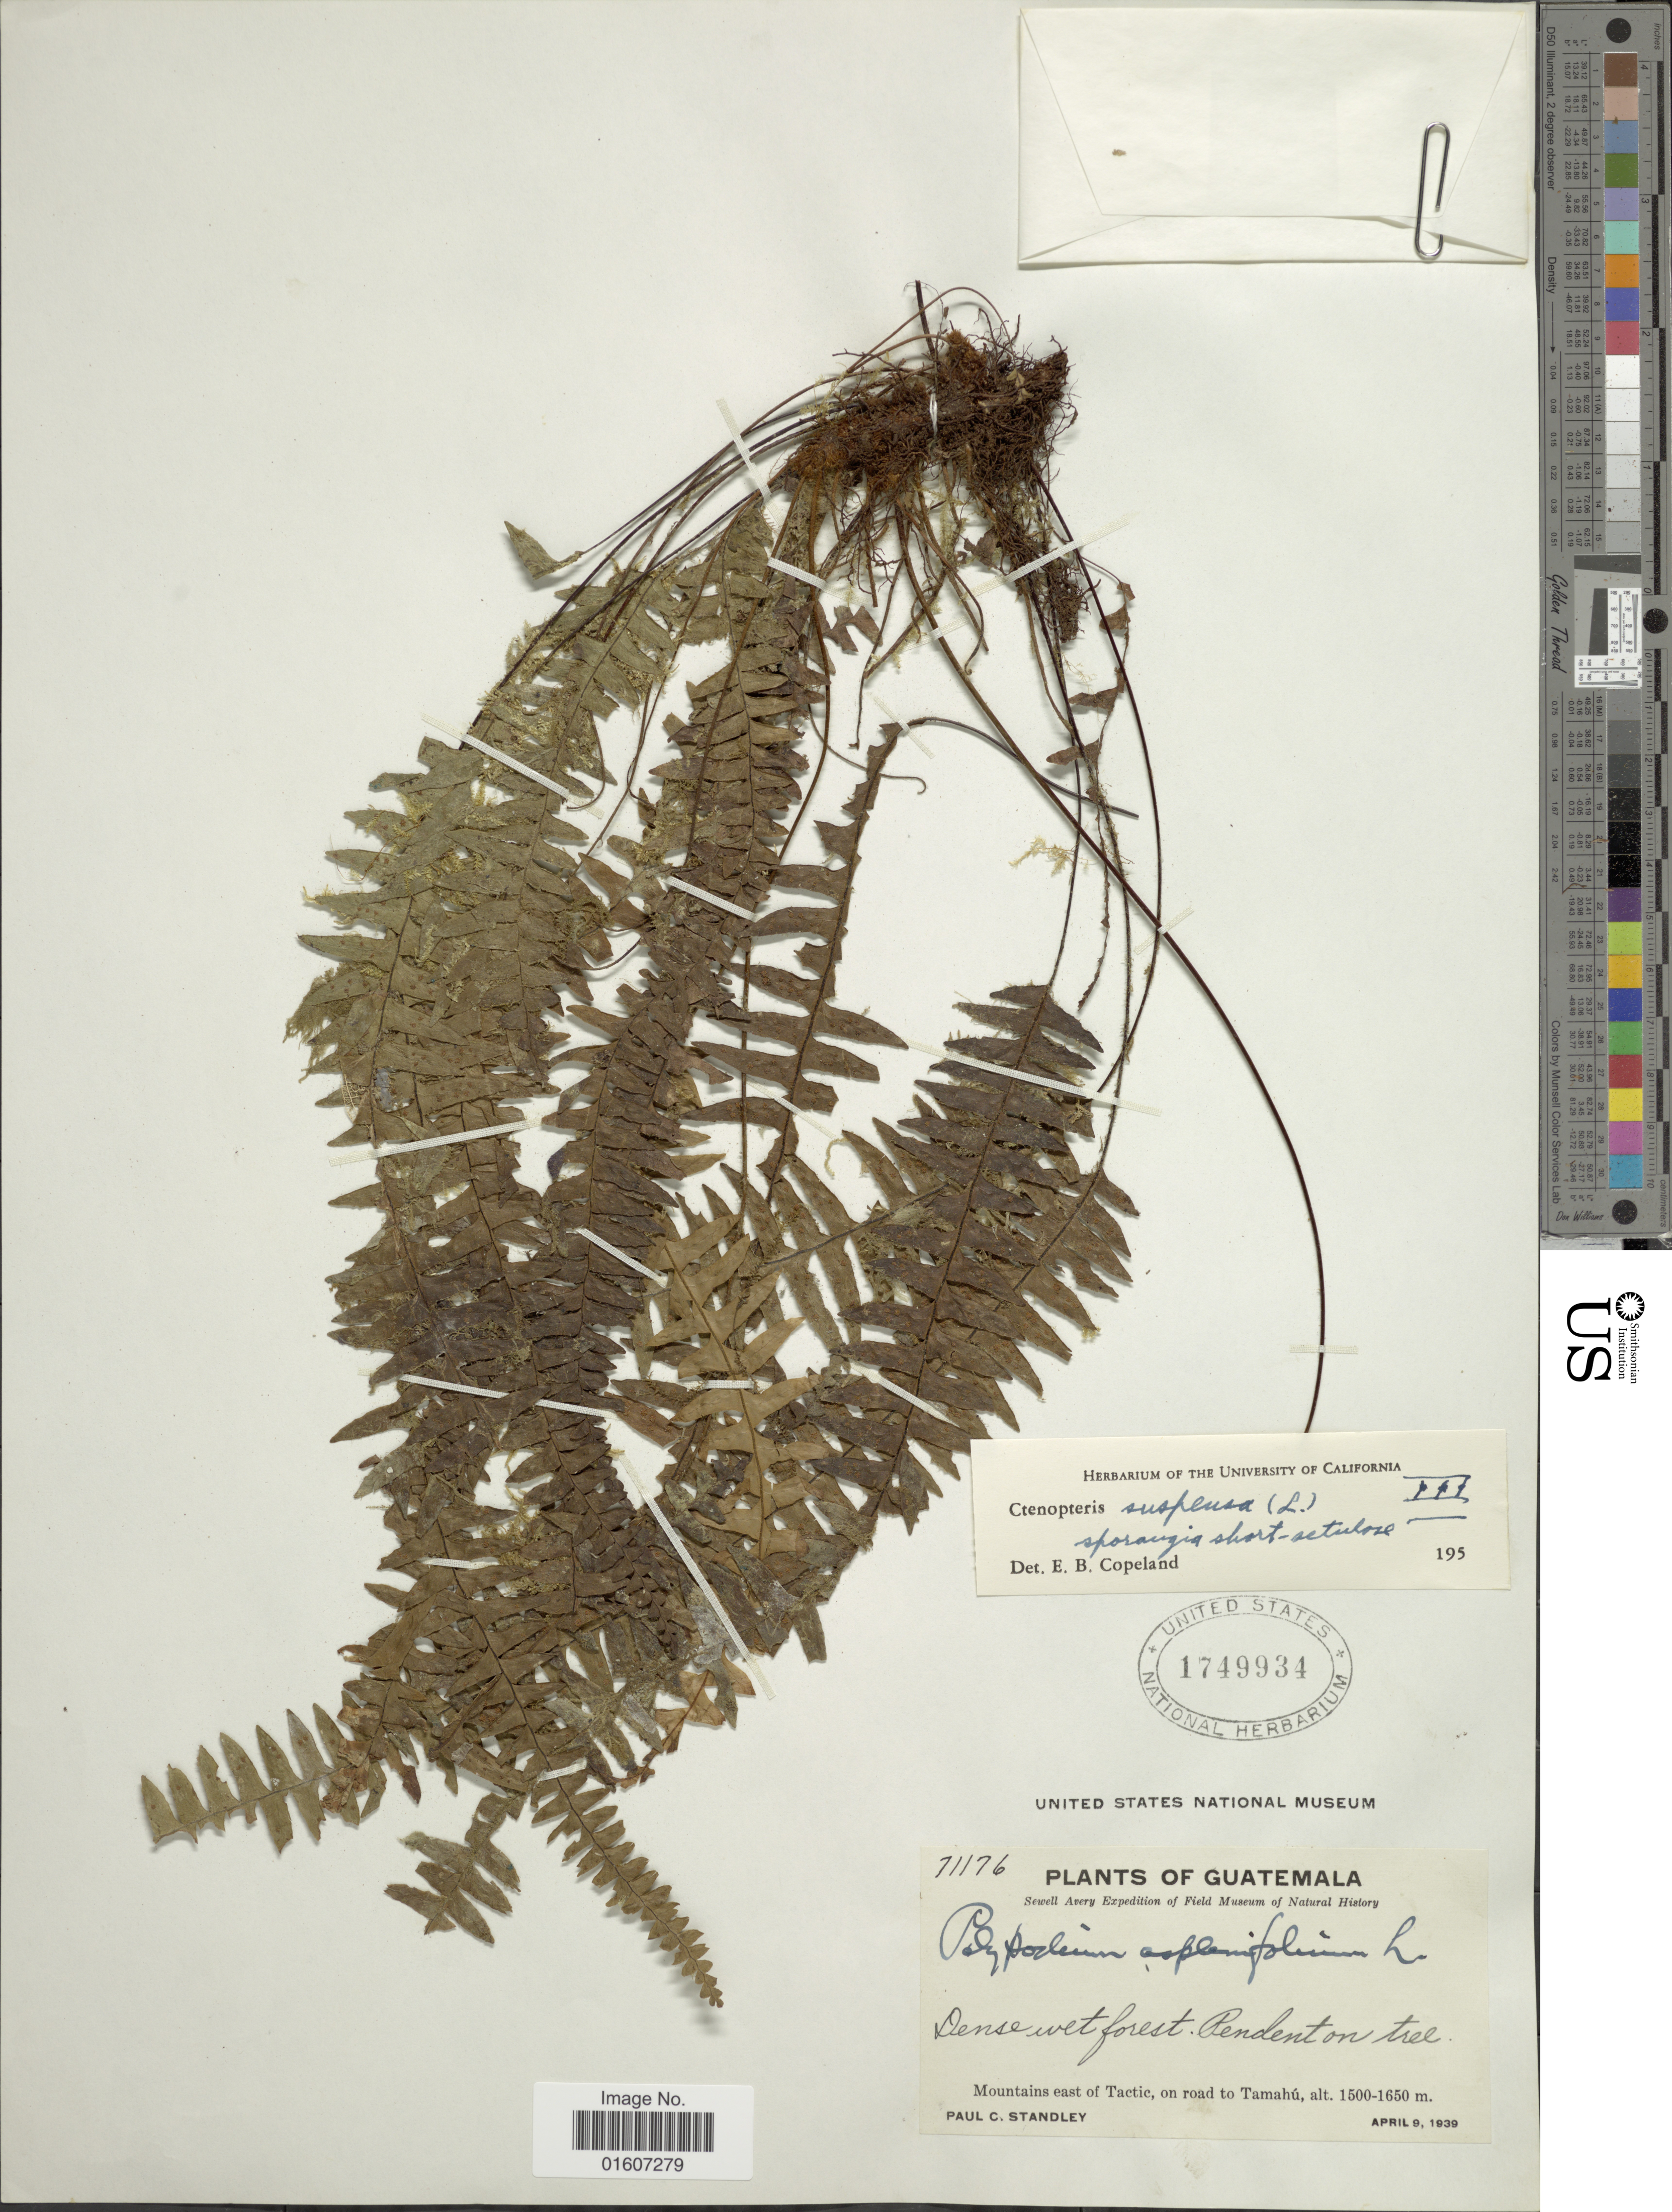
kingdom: Plantae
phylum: Tracheophyta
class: Polypodiopsida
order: Polypodiales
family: Polypodiaceae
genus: Terpsichore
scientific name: Terpsichore asplenifolia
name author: (L.) A.R. Sm.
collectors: P. C. Standley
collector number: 71176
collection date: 1939-04-09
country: Guatemala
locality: Mountain east of Tactic, on road to Tamahú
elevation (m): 1500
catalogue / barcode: US 1749934